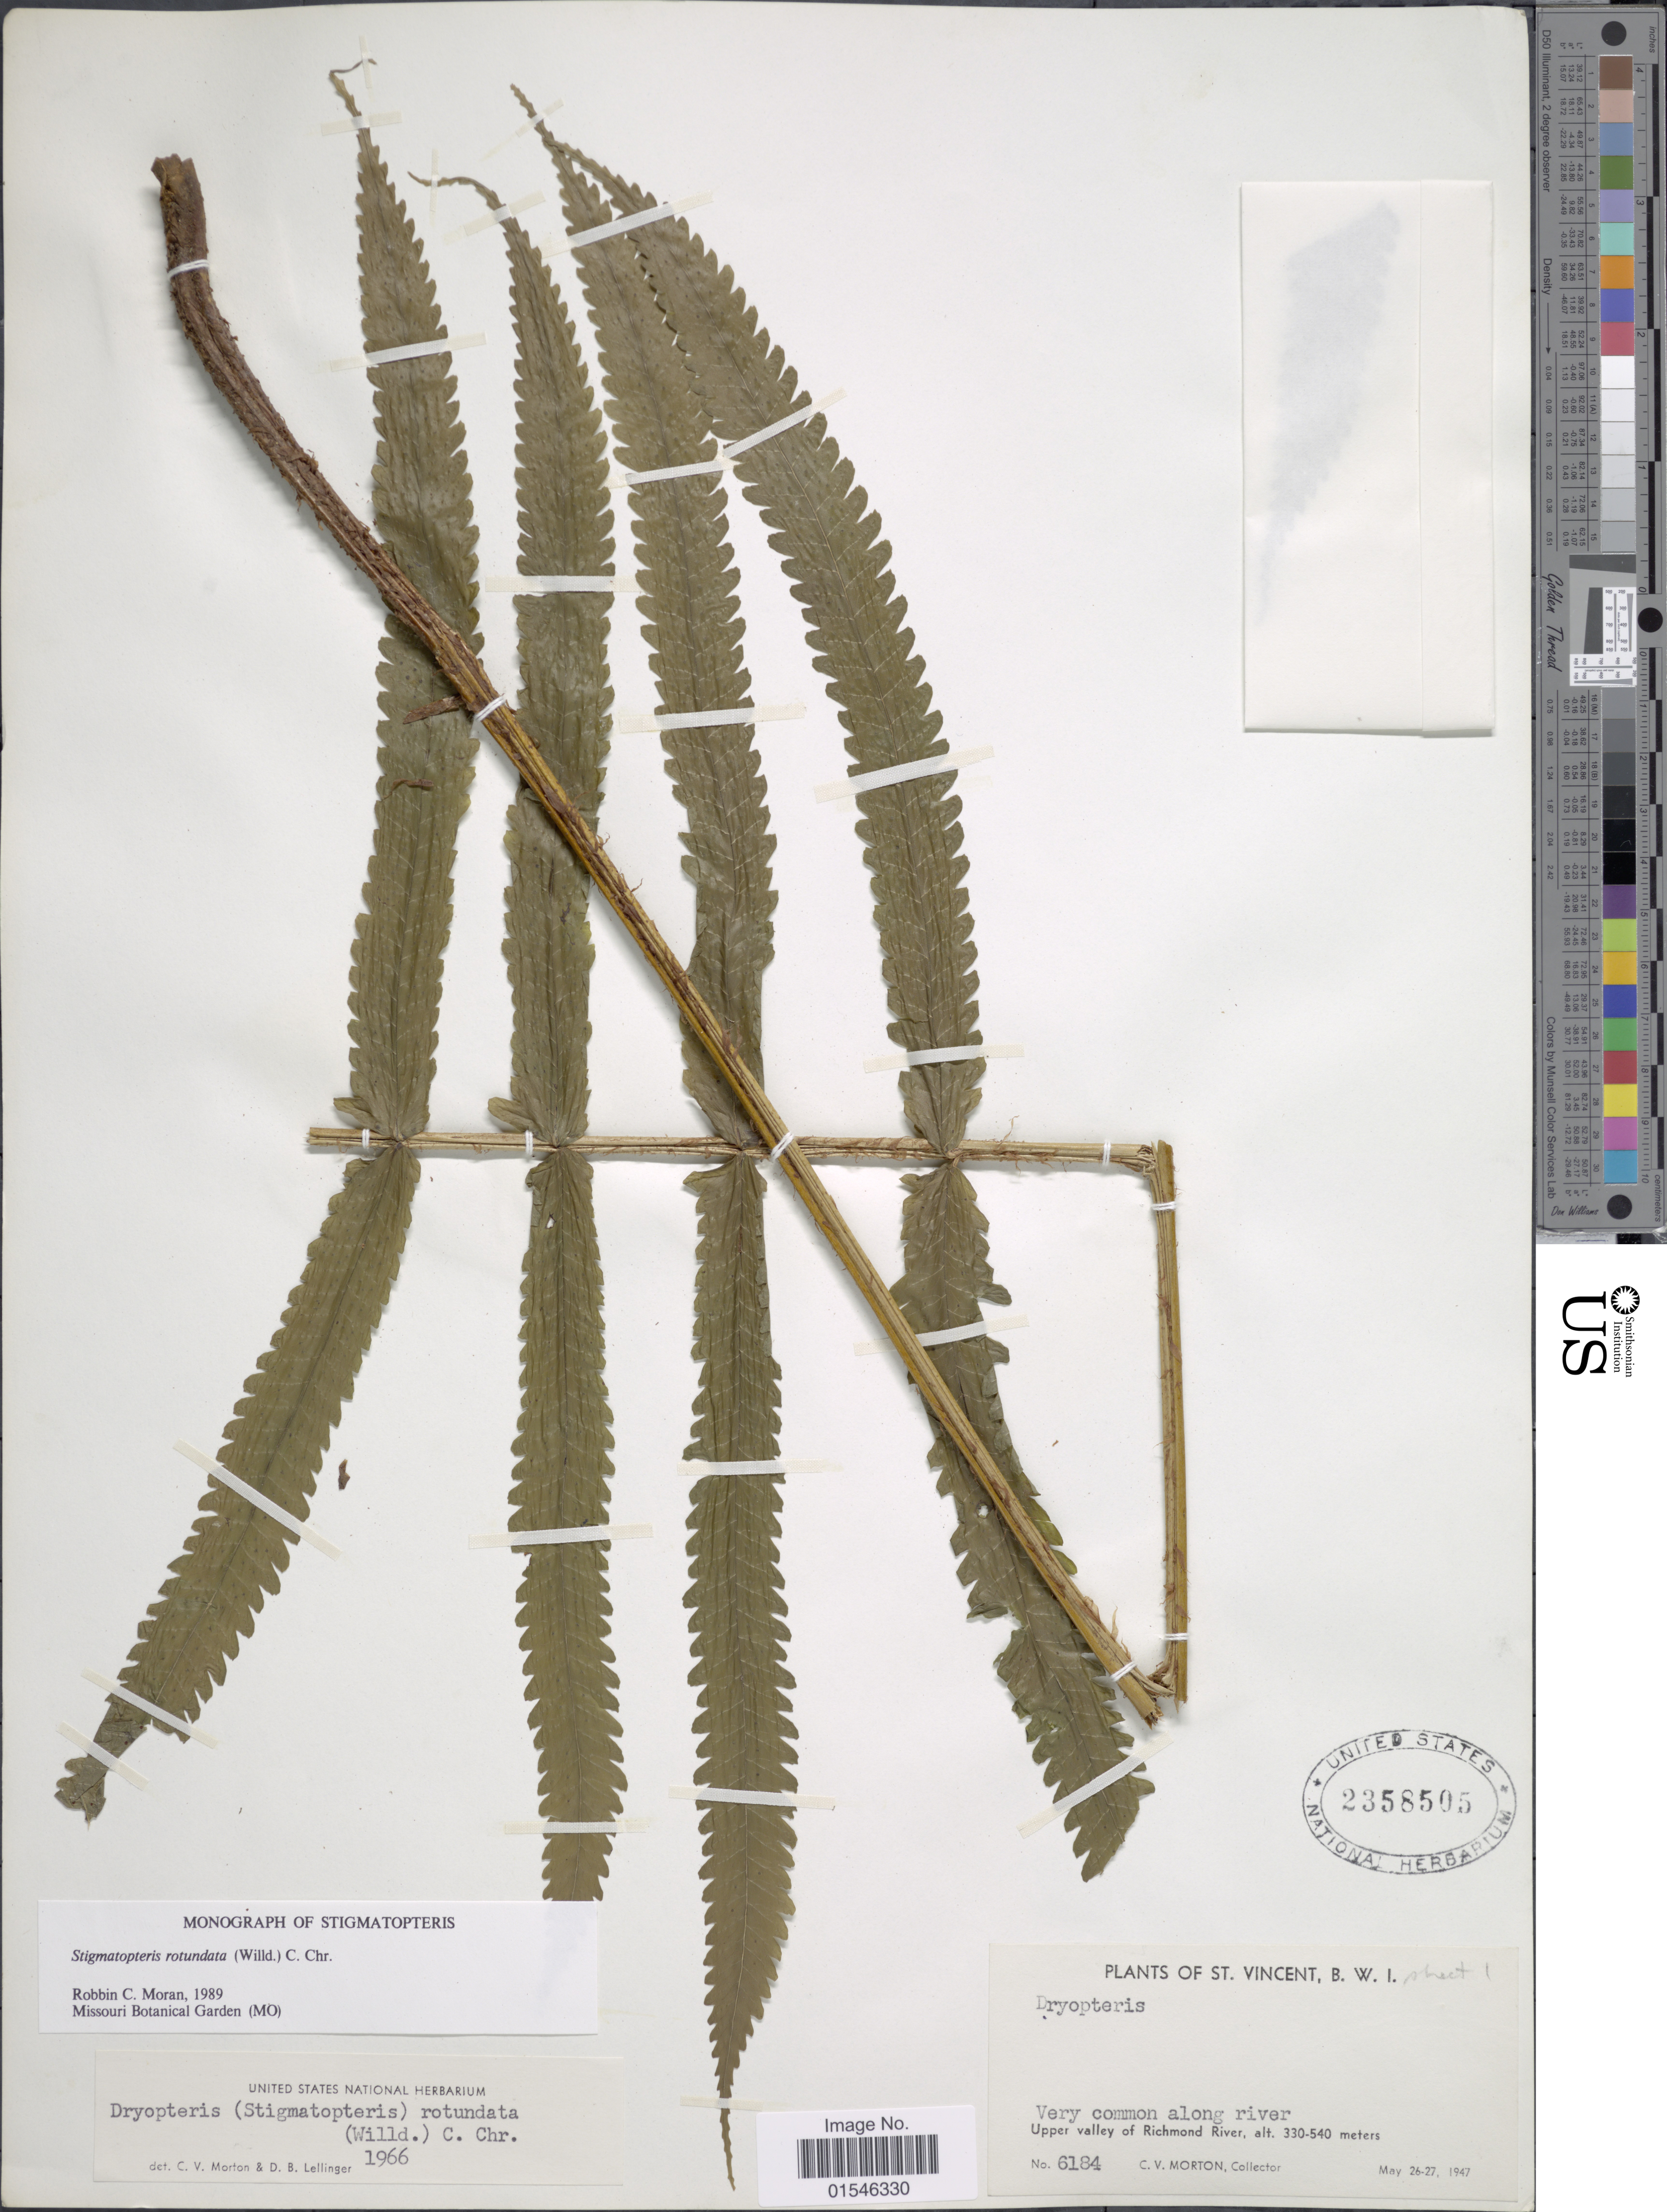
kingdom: Plantae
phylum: Tracheophyta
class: Polypodiopsida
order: Polypodiales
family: Dryopteridaceae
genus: Stigmatopteris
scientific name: Stigmatopteris rotundata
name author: (Willd.) C. Chr.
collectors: C. V. Morton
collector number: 6184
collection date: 1947-05-26/1947-05-27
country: St. Vincent - Grenadines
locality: St Vincent, B.W.I. Very common along river, Upper valley of Richmond River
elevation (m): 330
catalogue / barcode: US 2358505